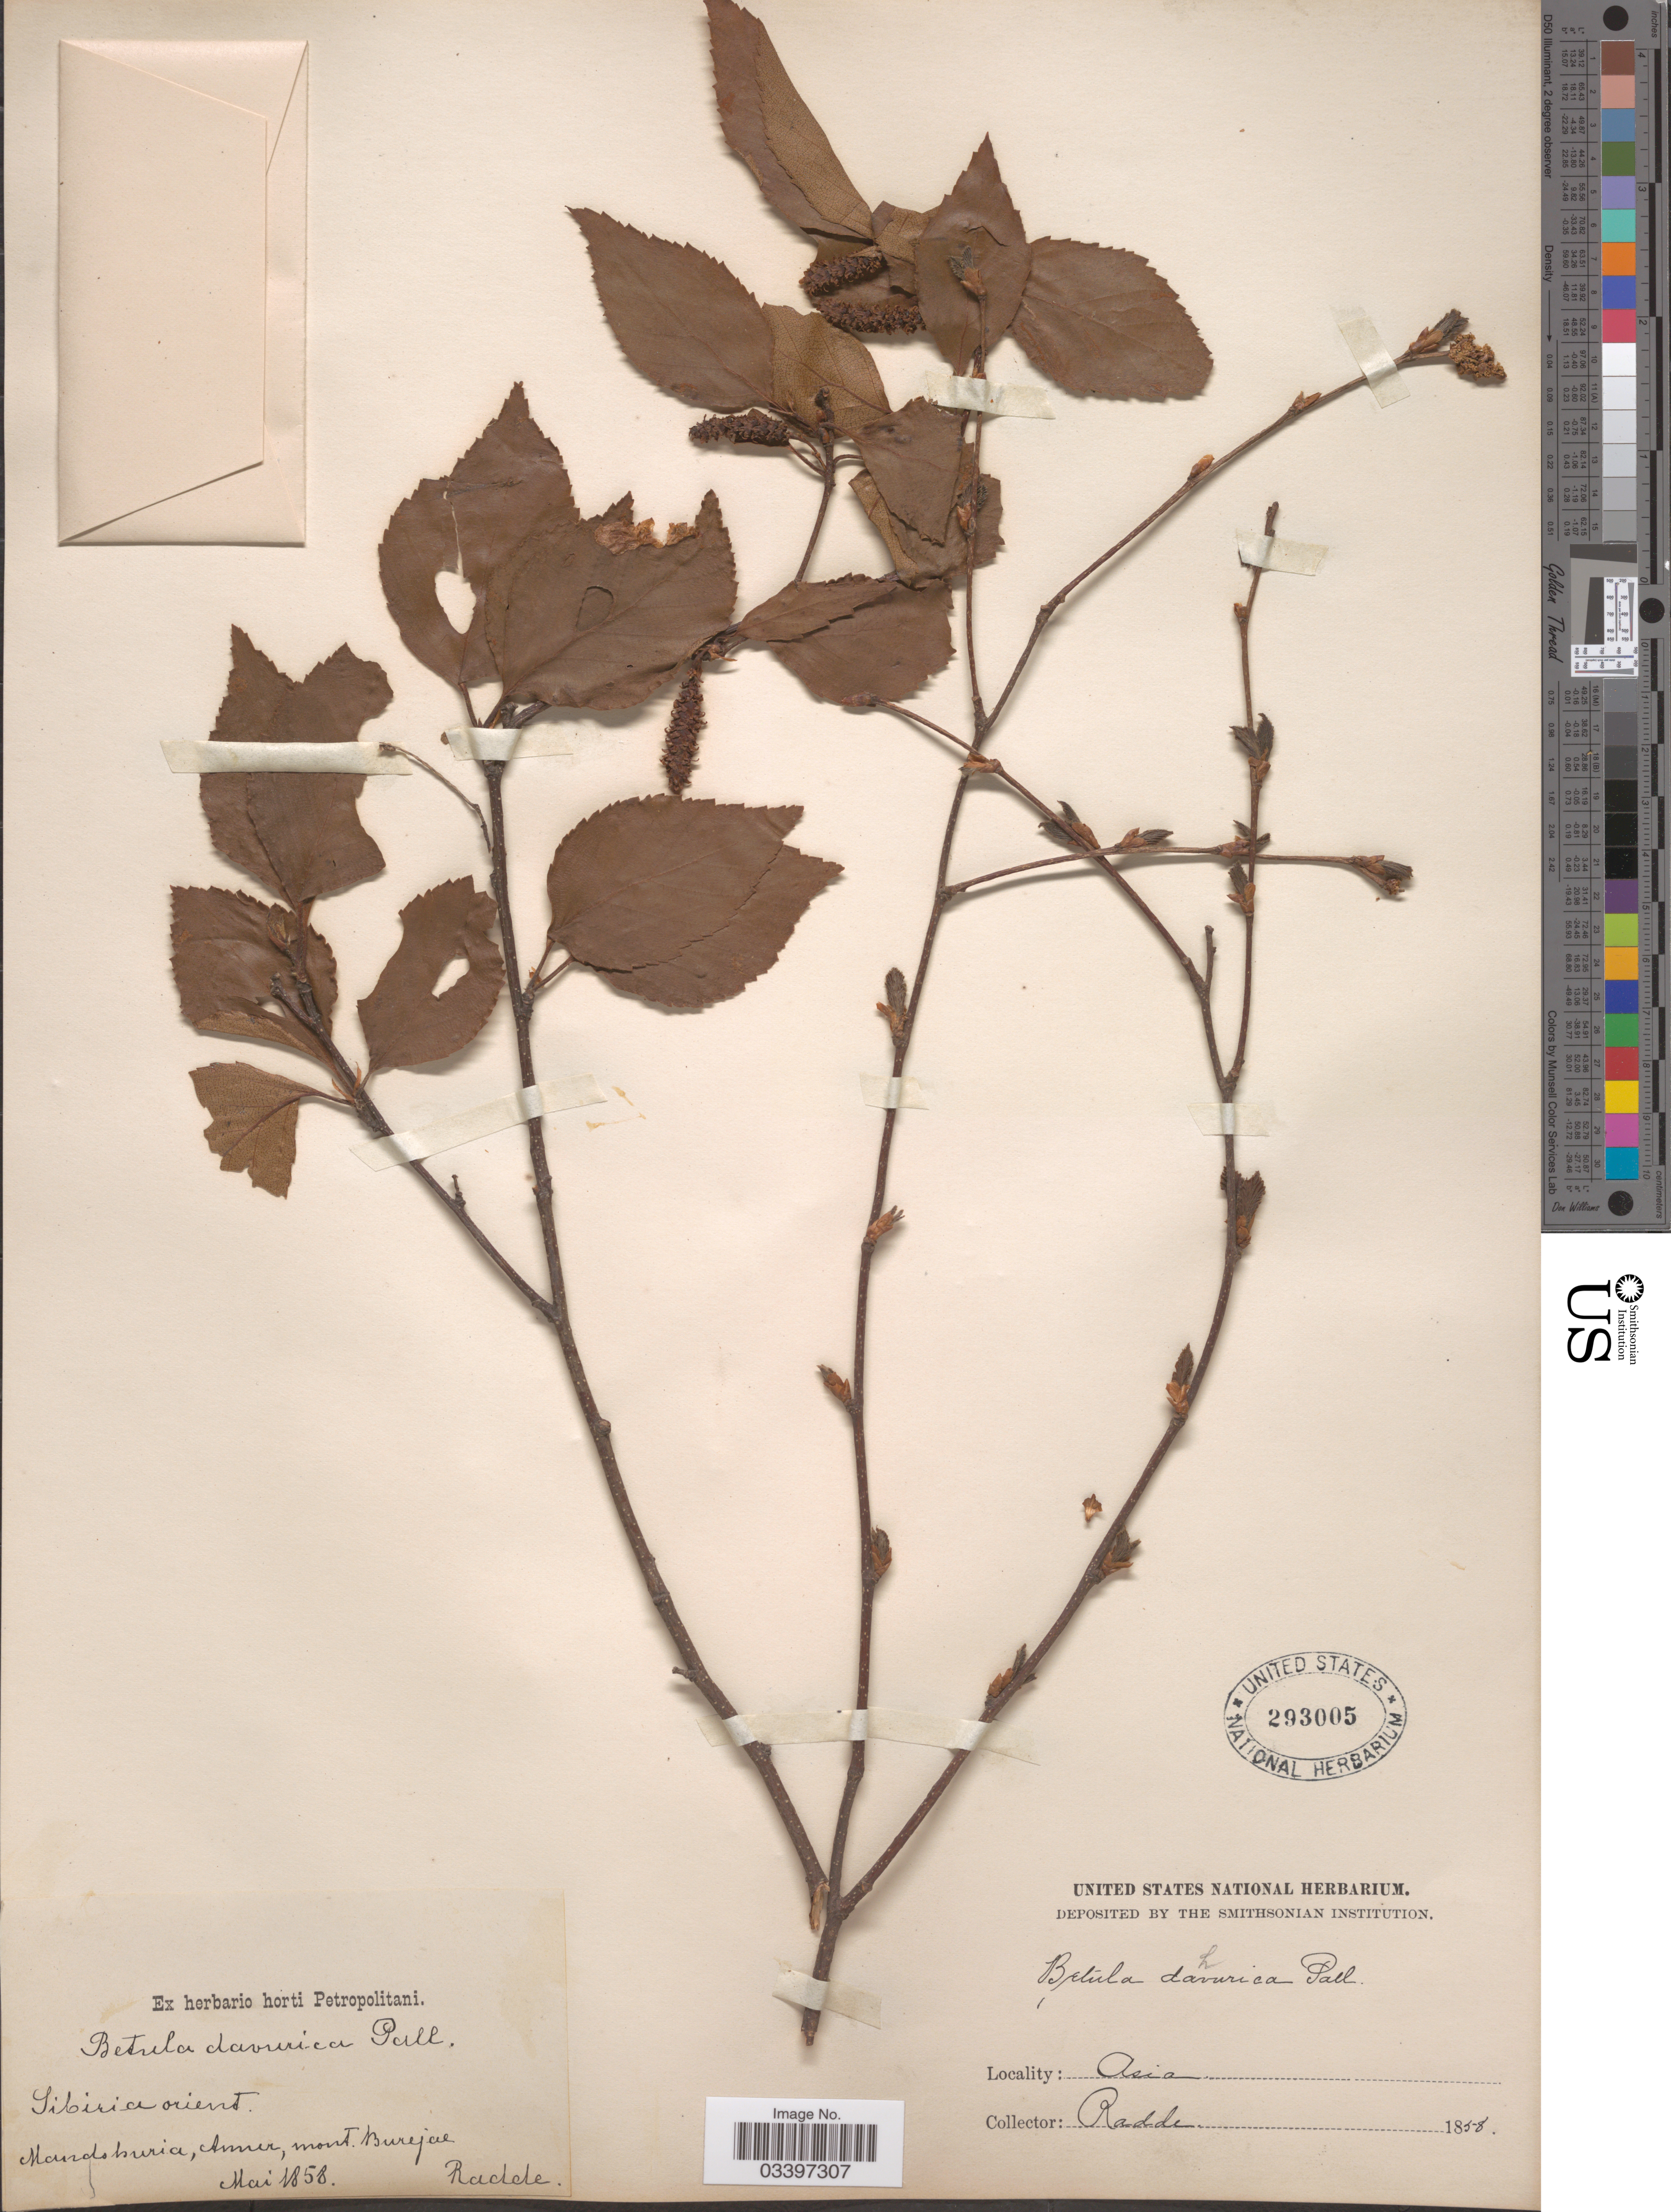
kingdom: Plantae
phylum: Tracheophyta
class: Magnoliopsida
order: Fagales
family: Betulaceae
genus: Betula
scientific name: Betula davurica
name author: Pall.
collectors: Radde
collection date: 1858-05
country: Russian Federation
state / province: Amur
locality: Sibiria orient. Mandshuria, Amur, mont. Burejae.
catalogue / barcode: US 293005